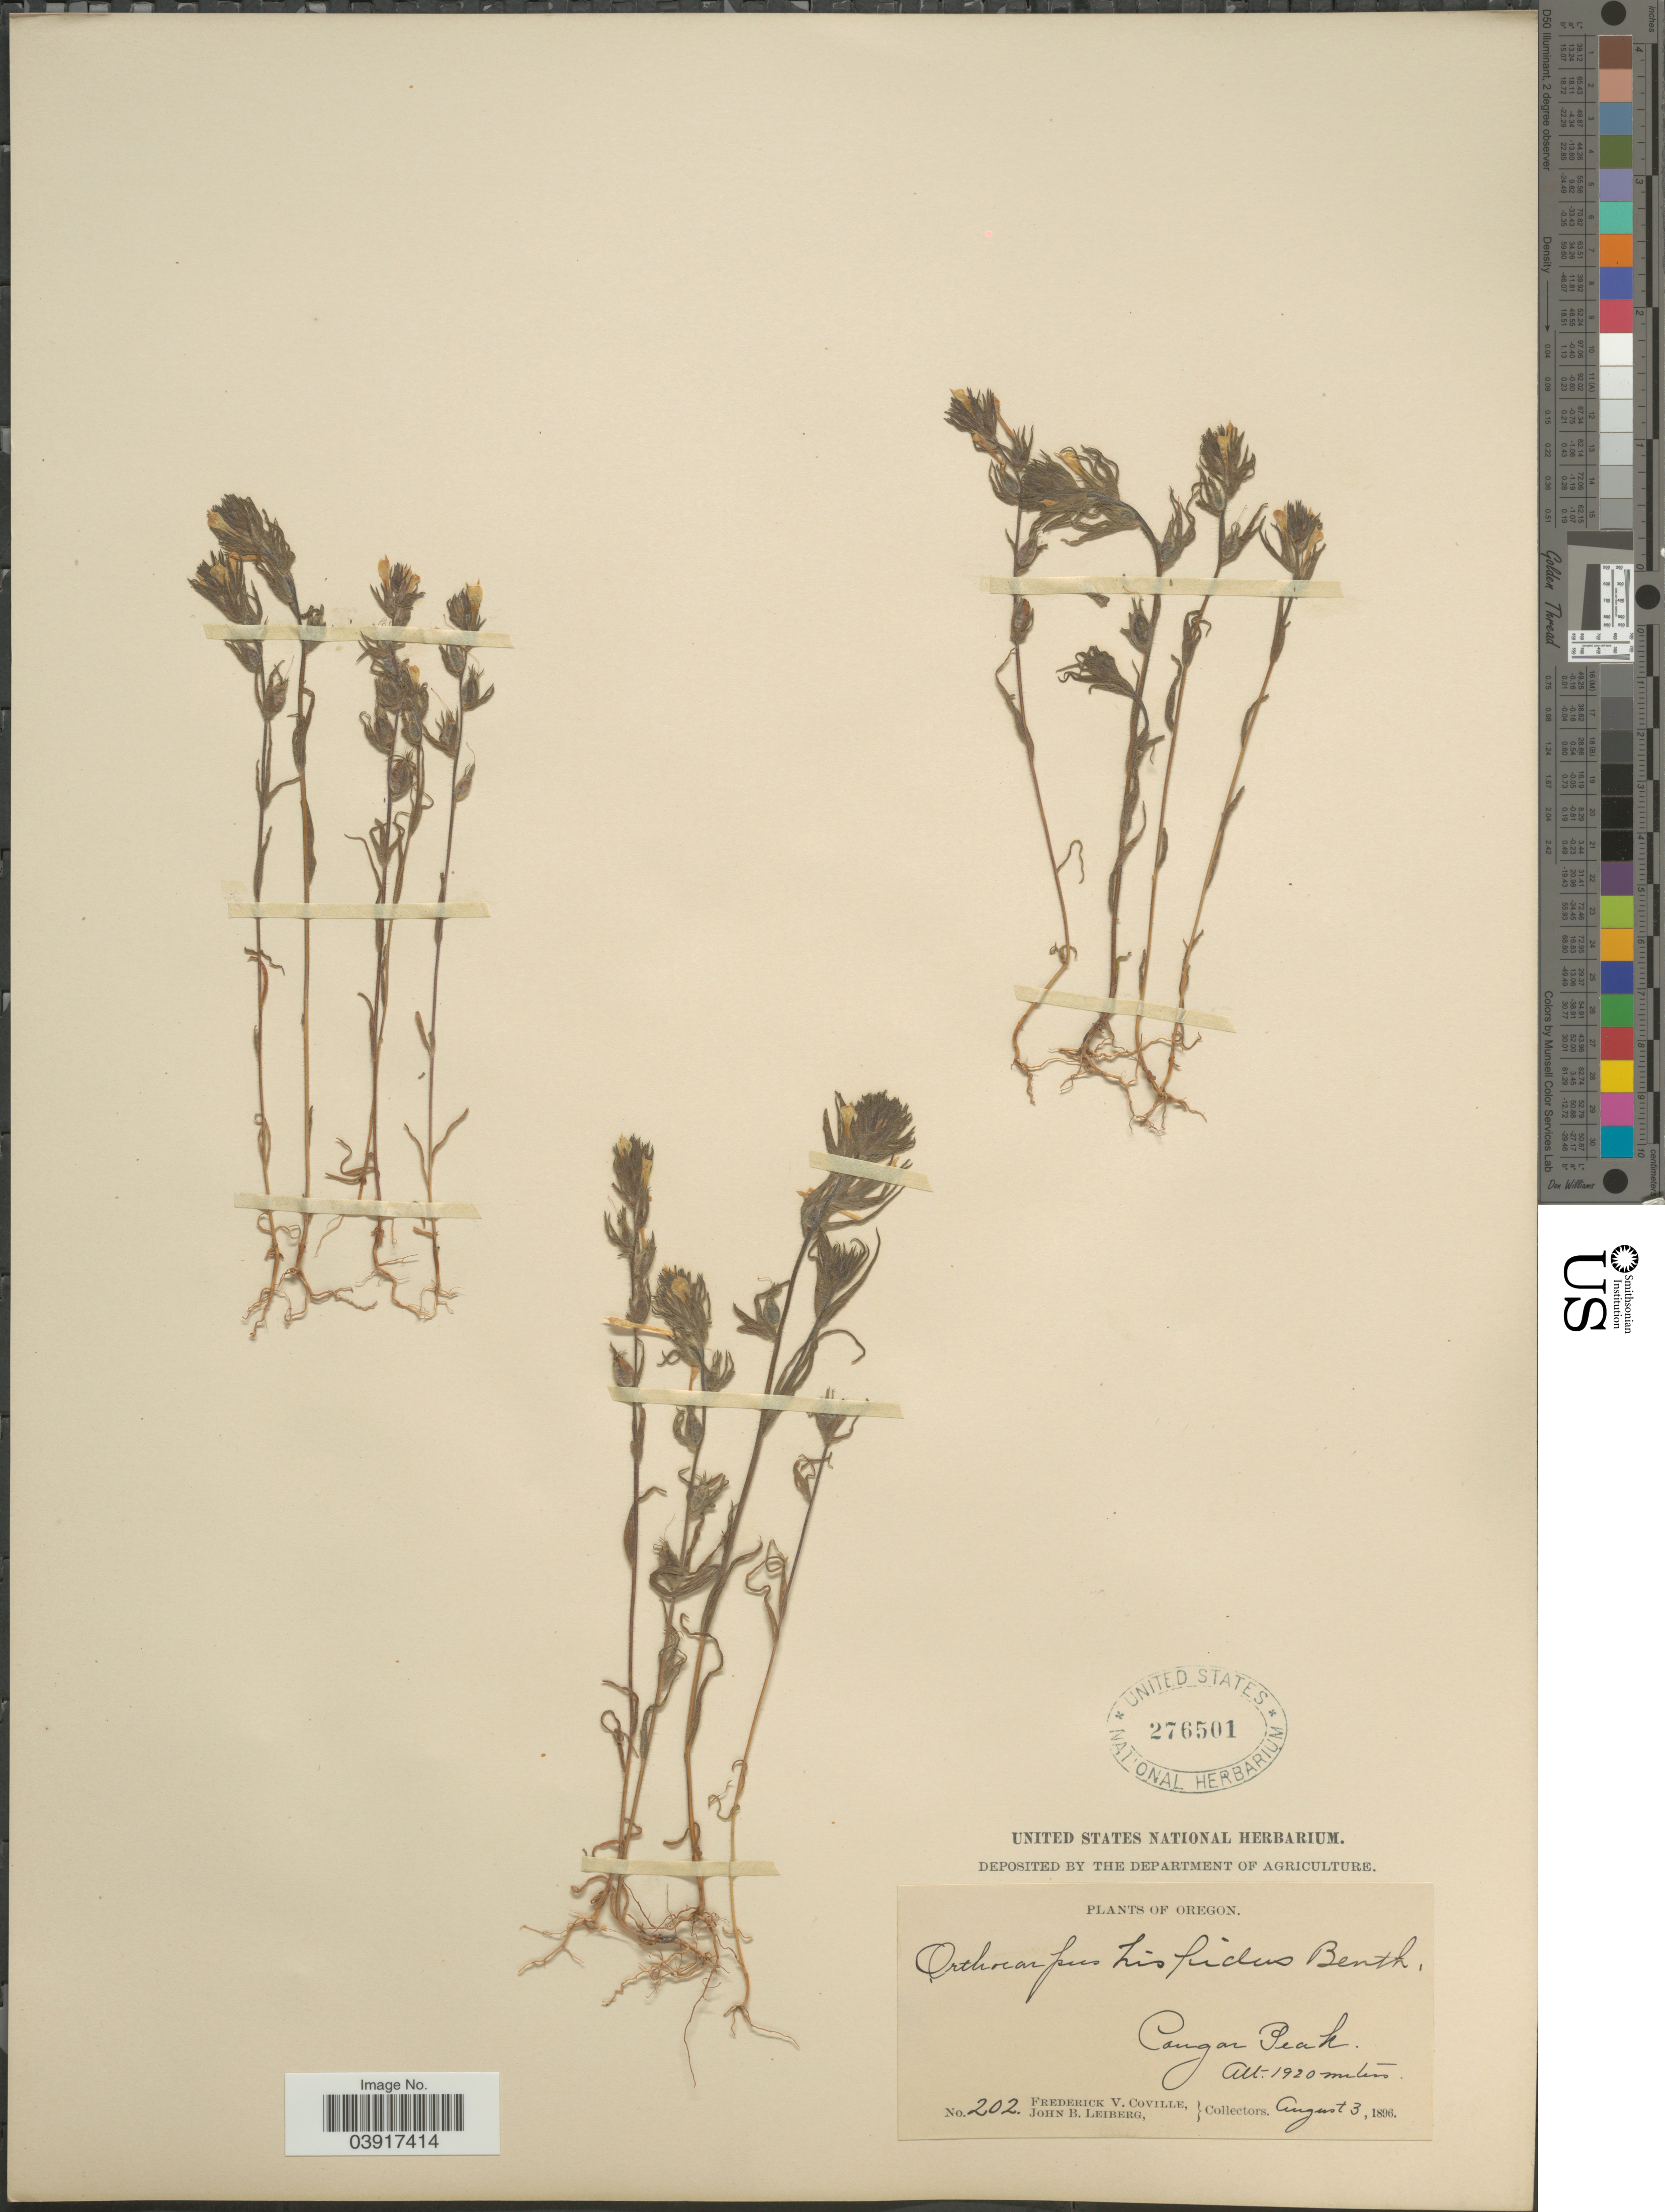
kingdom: Plantae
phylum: Tracheophyta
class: Magnoliopsida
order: Lamiales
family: Orobanchaceae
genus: Orthocarpus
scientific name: Orthocarpus hispidus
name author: Benth.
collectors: F. V. Coville & J. B. Leiberg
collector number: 202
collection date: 1896-08-03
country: United States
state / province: Oregon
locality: Cougar Peak.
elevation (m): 1920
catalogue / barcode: US 276501